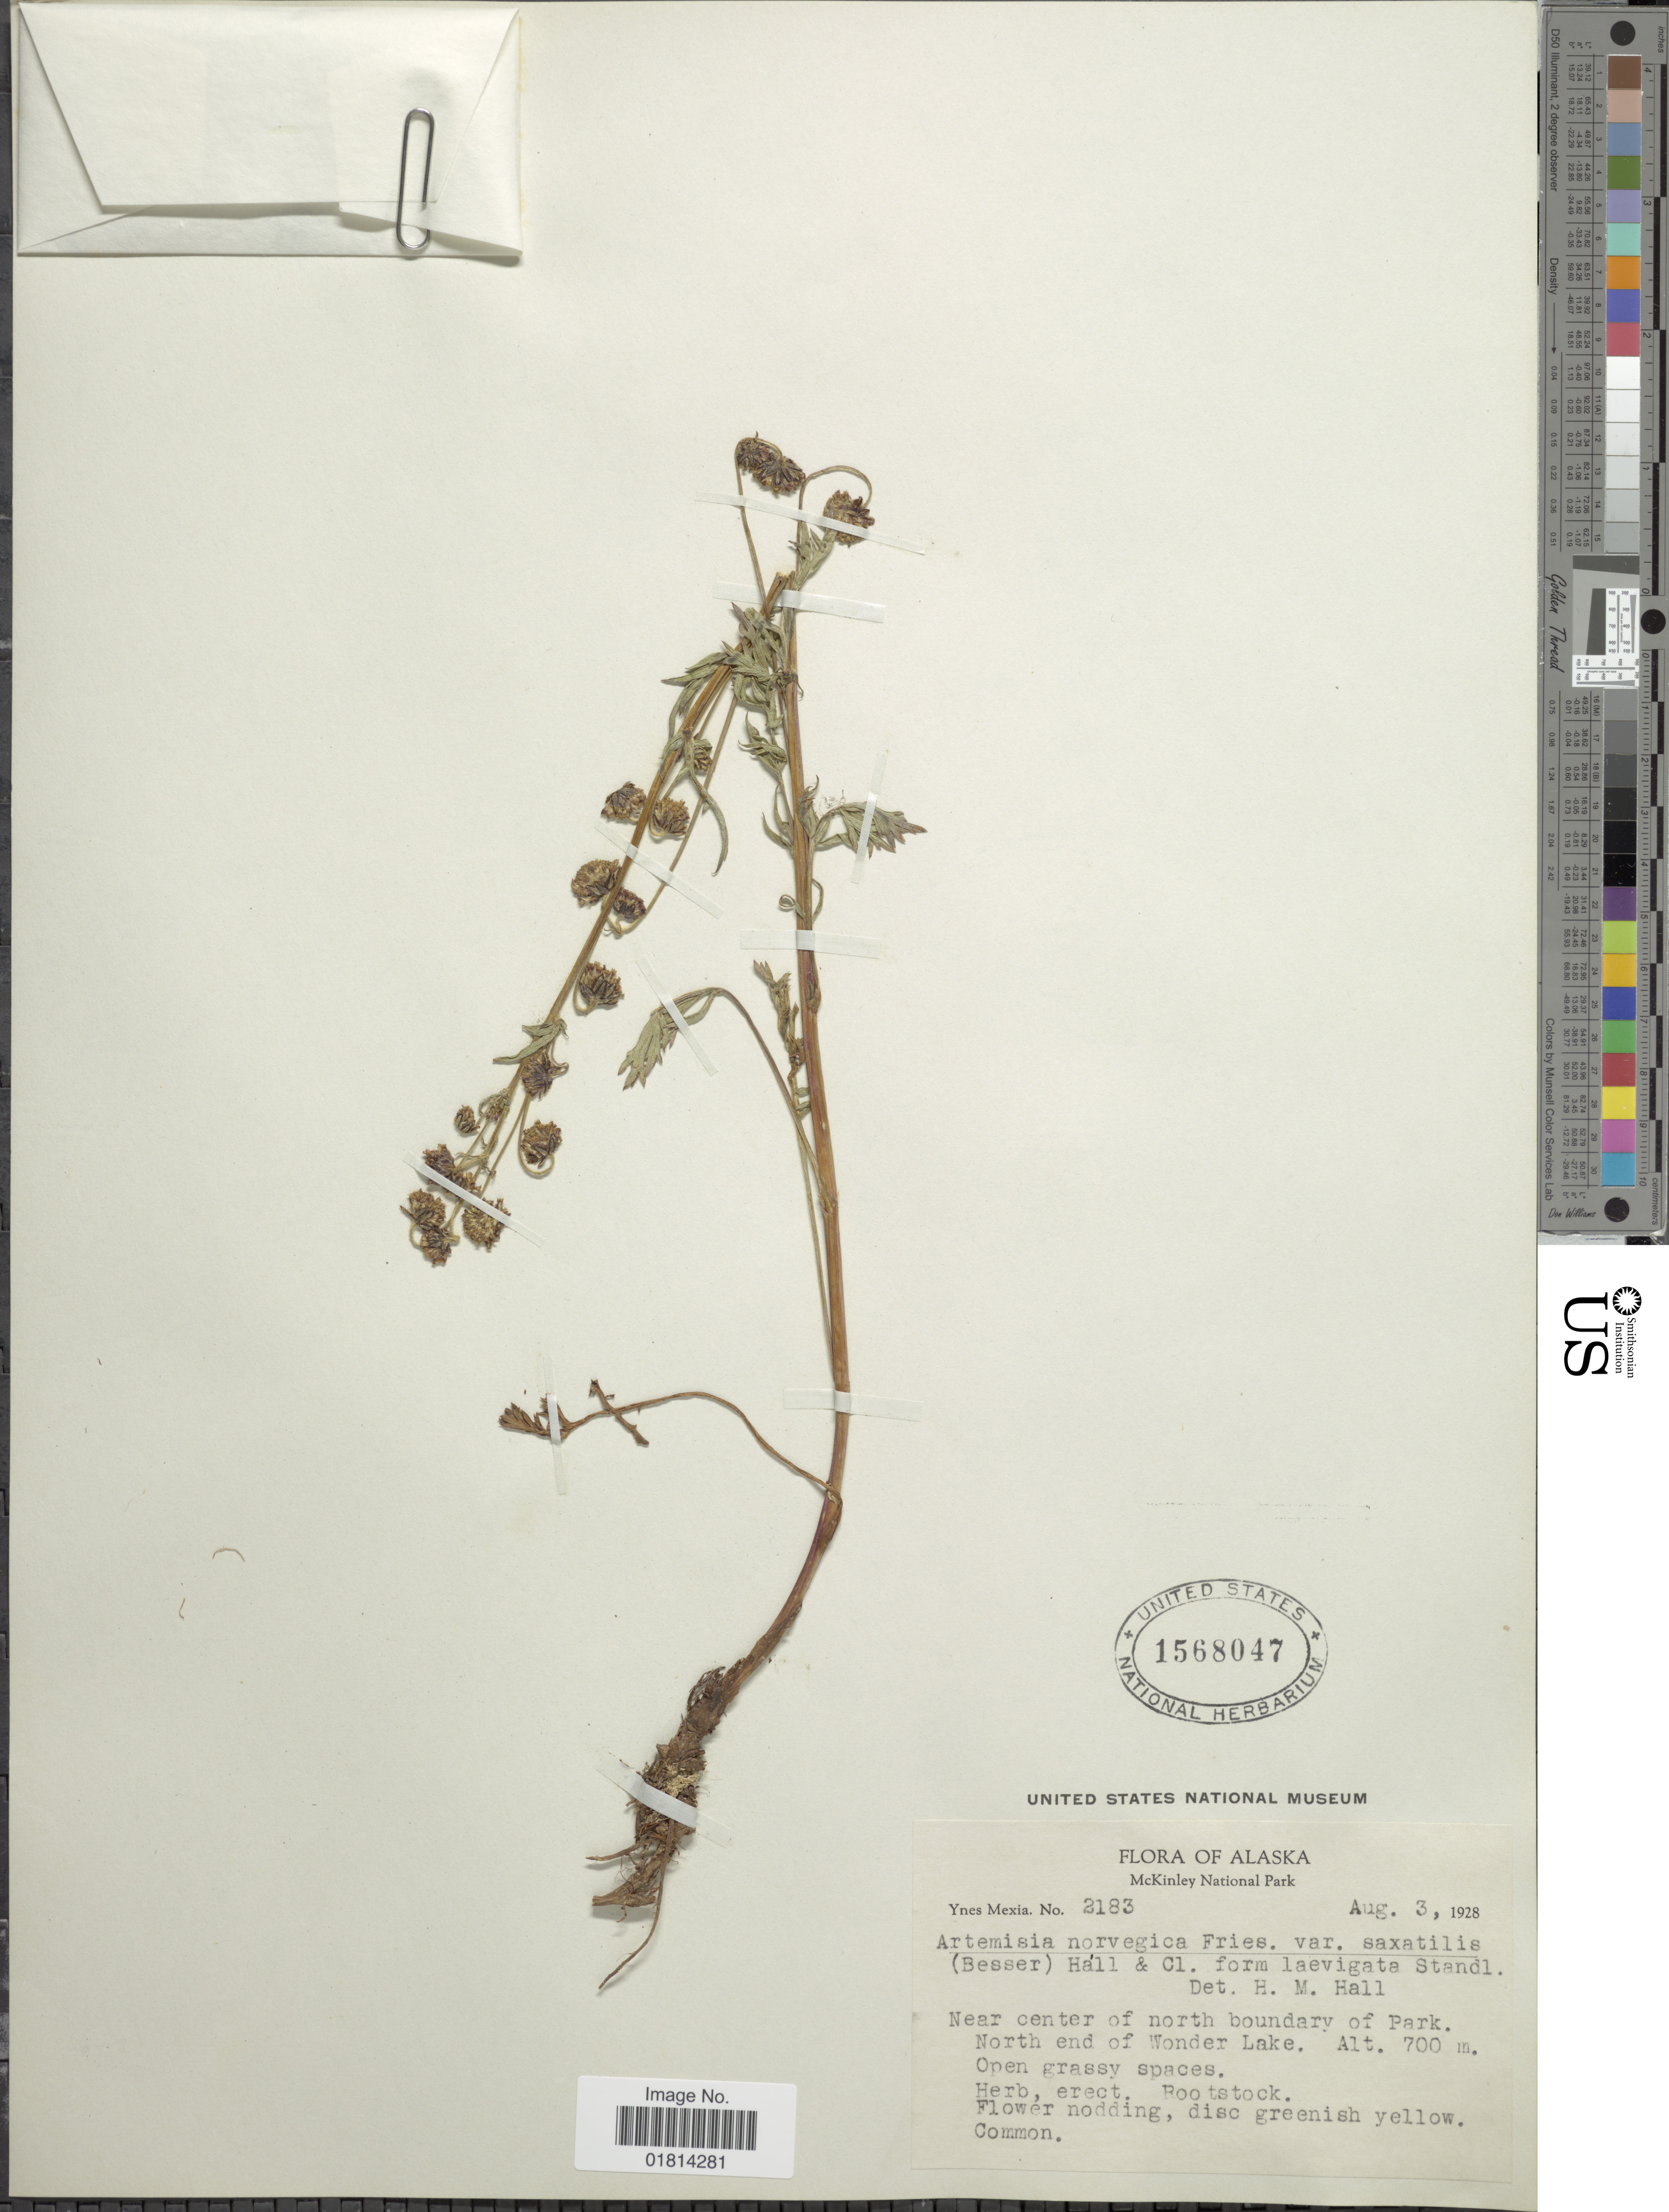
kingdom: Plantae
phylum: Tracheophyta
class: Magnoliopsida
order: Asterales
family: Asteraceae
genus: Artemisia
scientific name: Artemisia arctica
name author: Less.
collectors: Y. Mexia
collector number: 2183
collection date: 1928-08-03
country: United States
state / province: Alaska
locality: McKinley National Park. Near center of north boundary of Park. North end of Wonder Lake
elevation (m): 700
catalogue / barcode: US 1568047